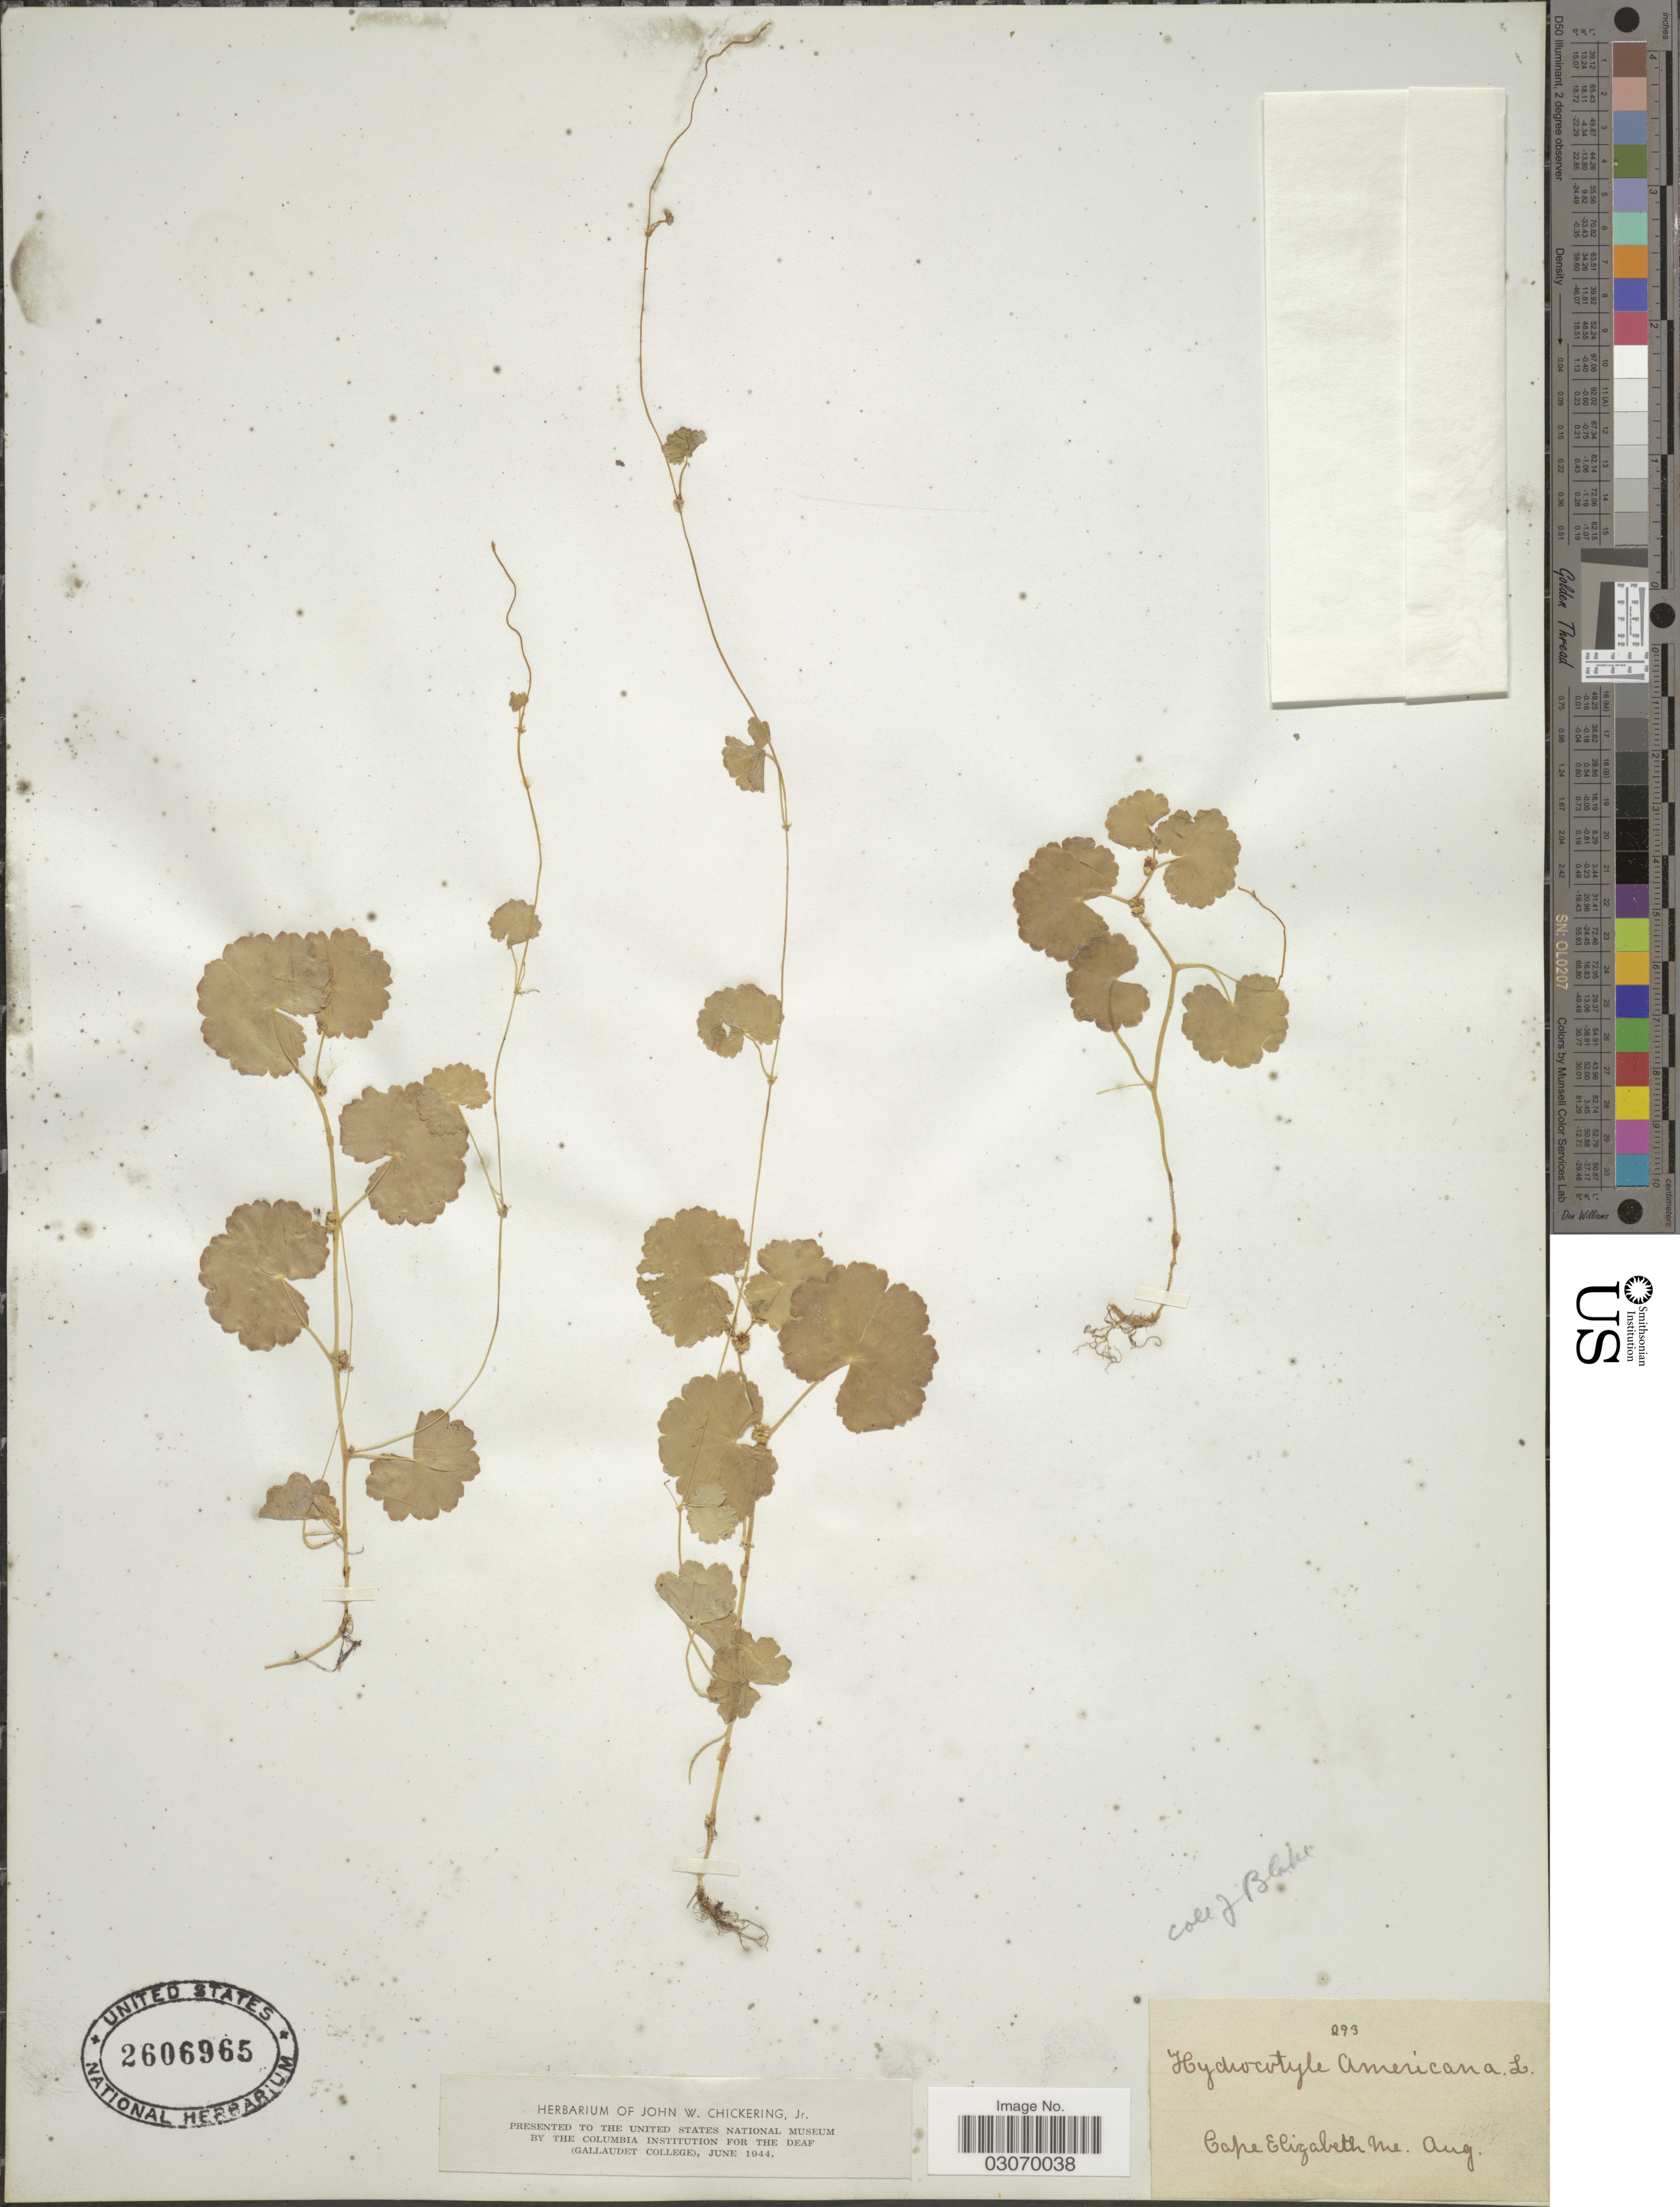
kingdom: Plantae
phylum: Tracheophyta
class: Magnoliopsida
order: Apiales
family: Araliaceae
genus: Hydrocotyle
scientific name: Hydrocotyle americana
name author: L.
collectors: J. Blake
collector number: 293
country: United States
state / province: Maine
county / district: Cumberland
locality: Cape Elizabeth.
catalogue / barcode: US 2606965